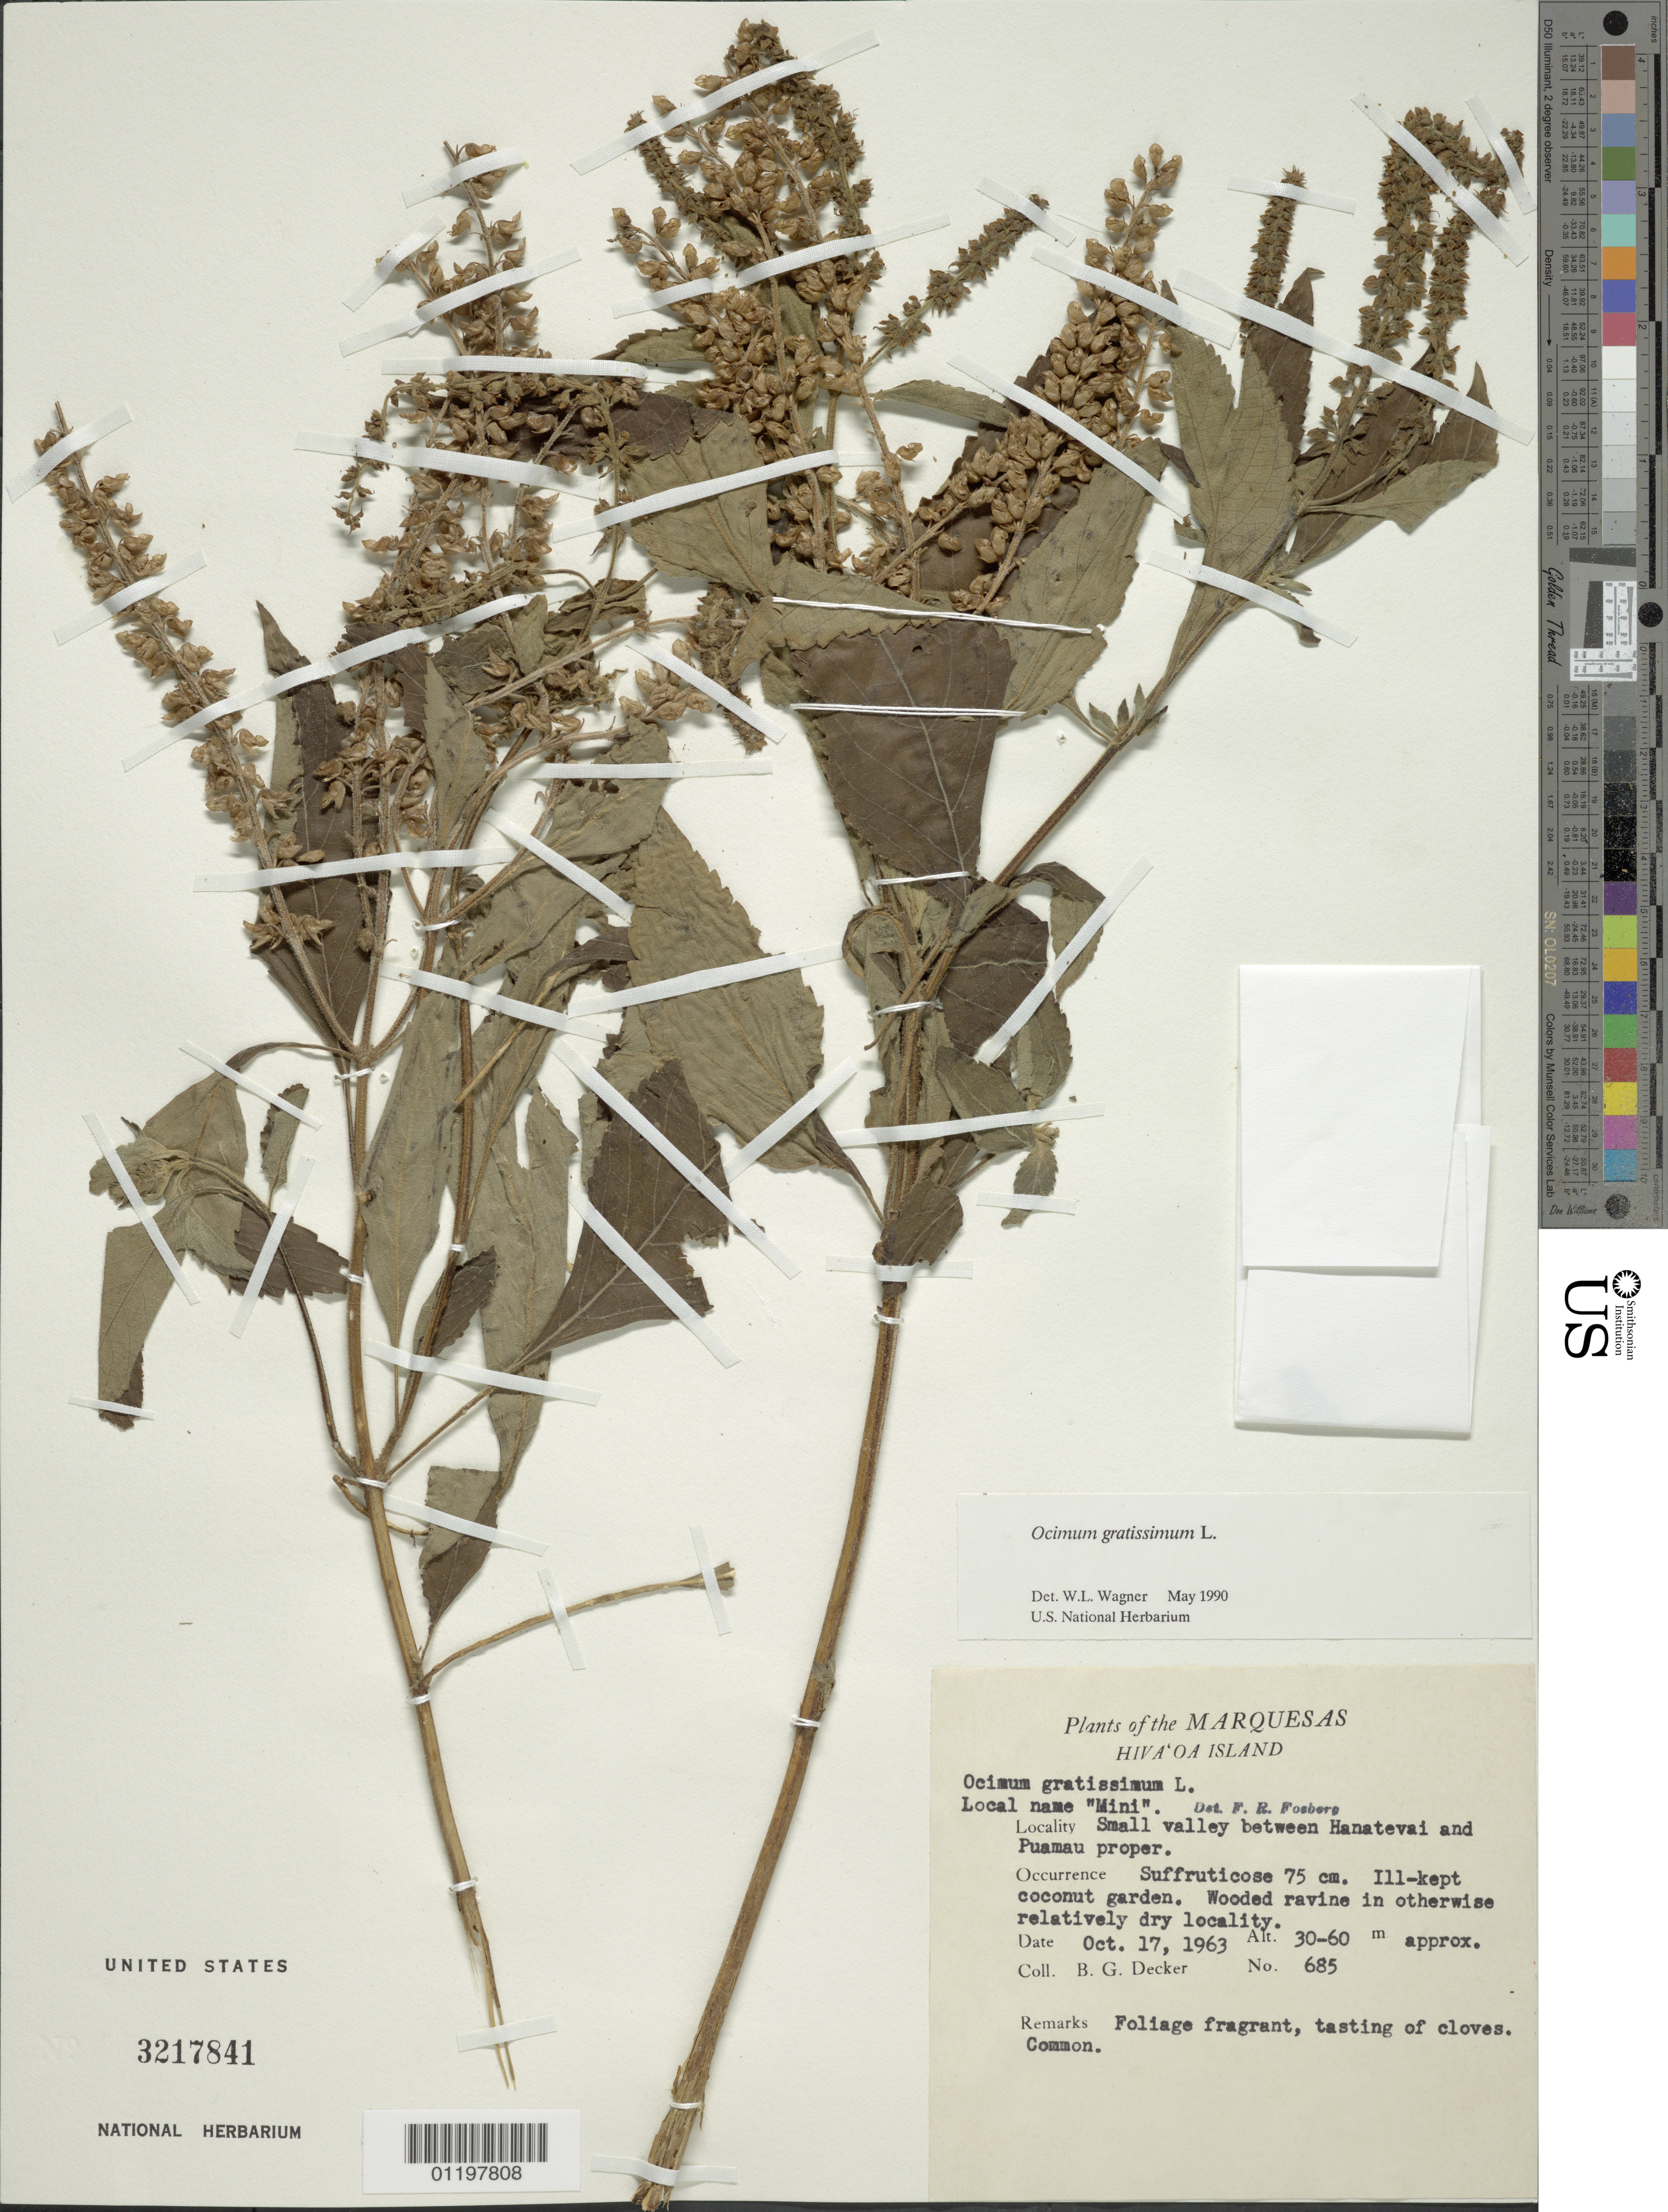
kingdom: Plantae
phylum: Tracheophyta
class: Magnoliopsida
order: Lamiales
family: Lamiaceae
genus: Ocimum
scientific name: Ocimum gratissimum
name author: L.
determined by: Wagner, W. L., (BOT), Smithsonian Institution - National Museum of Natural History (UNITED STATES)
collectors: B. G. Decker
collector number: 685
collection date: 1963-10-17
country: French Polynesia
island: Hiva Oa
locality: small valley between Hanatevai and Puamau proper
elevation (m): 30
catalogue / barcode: US 3217841